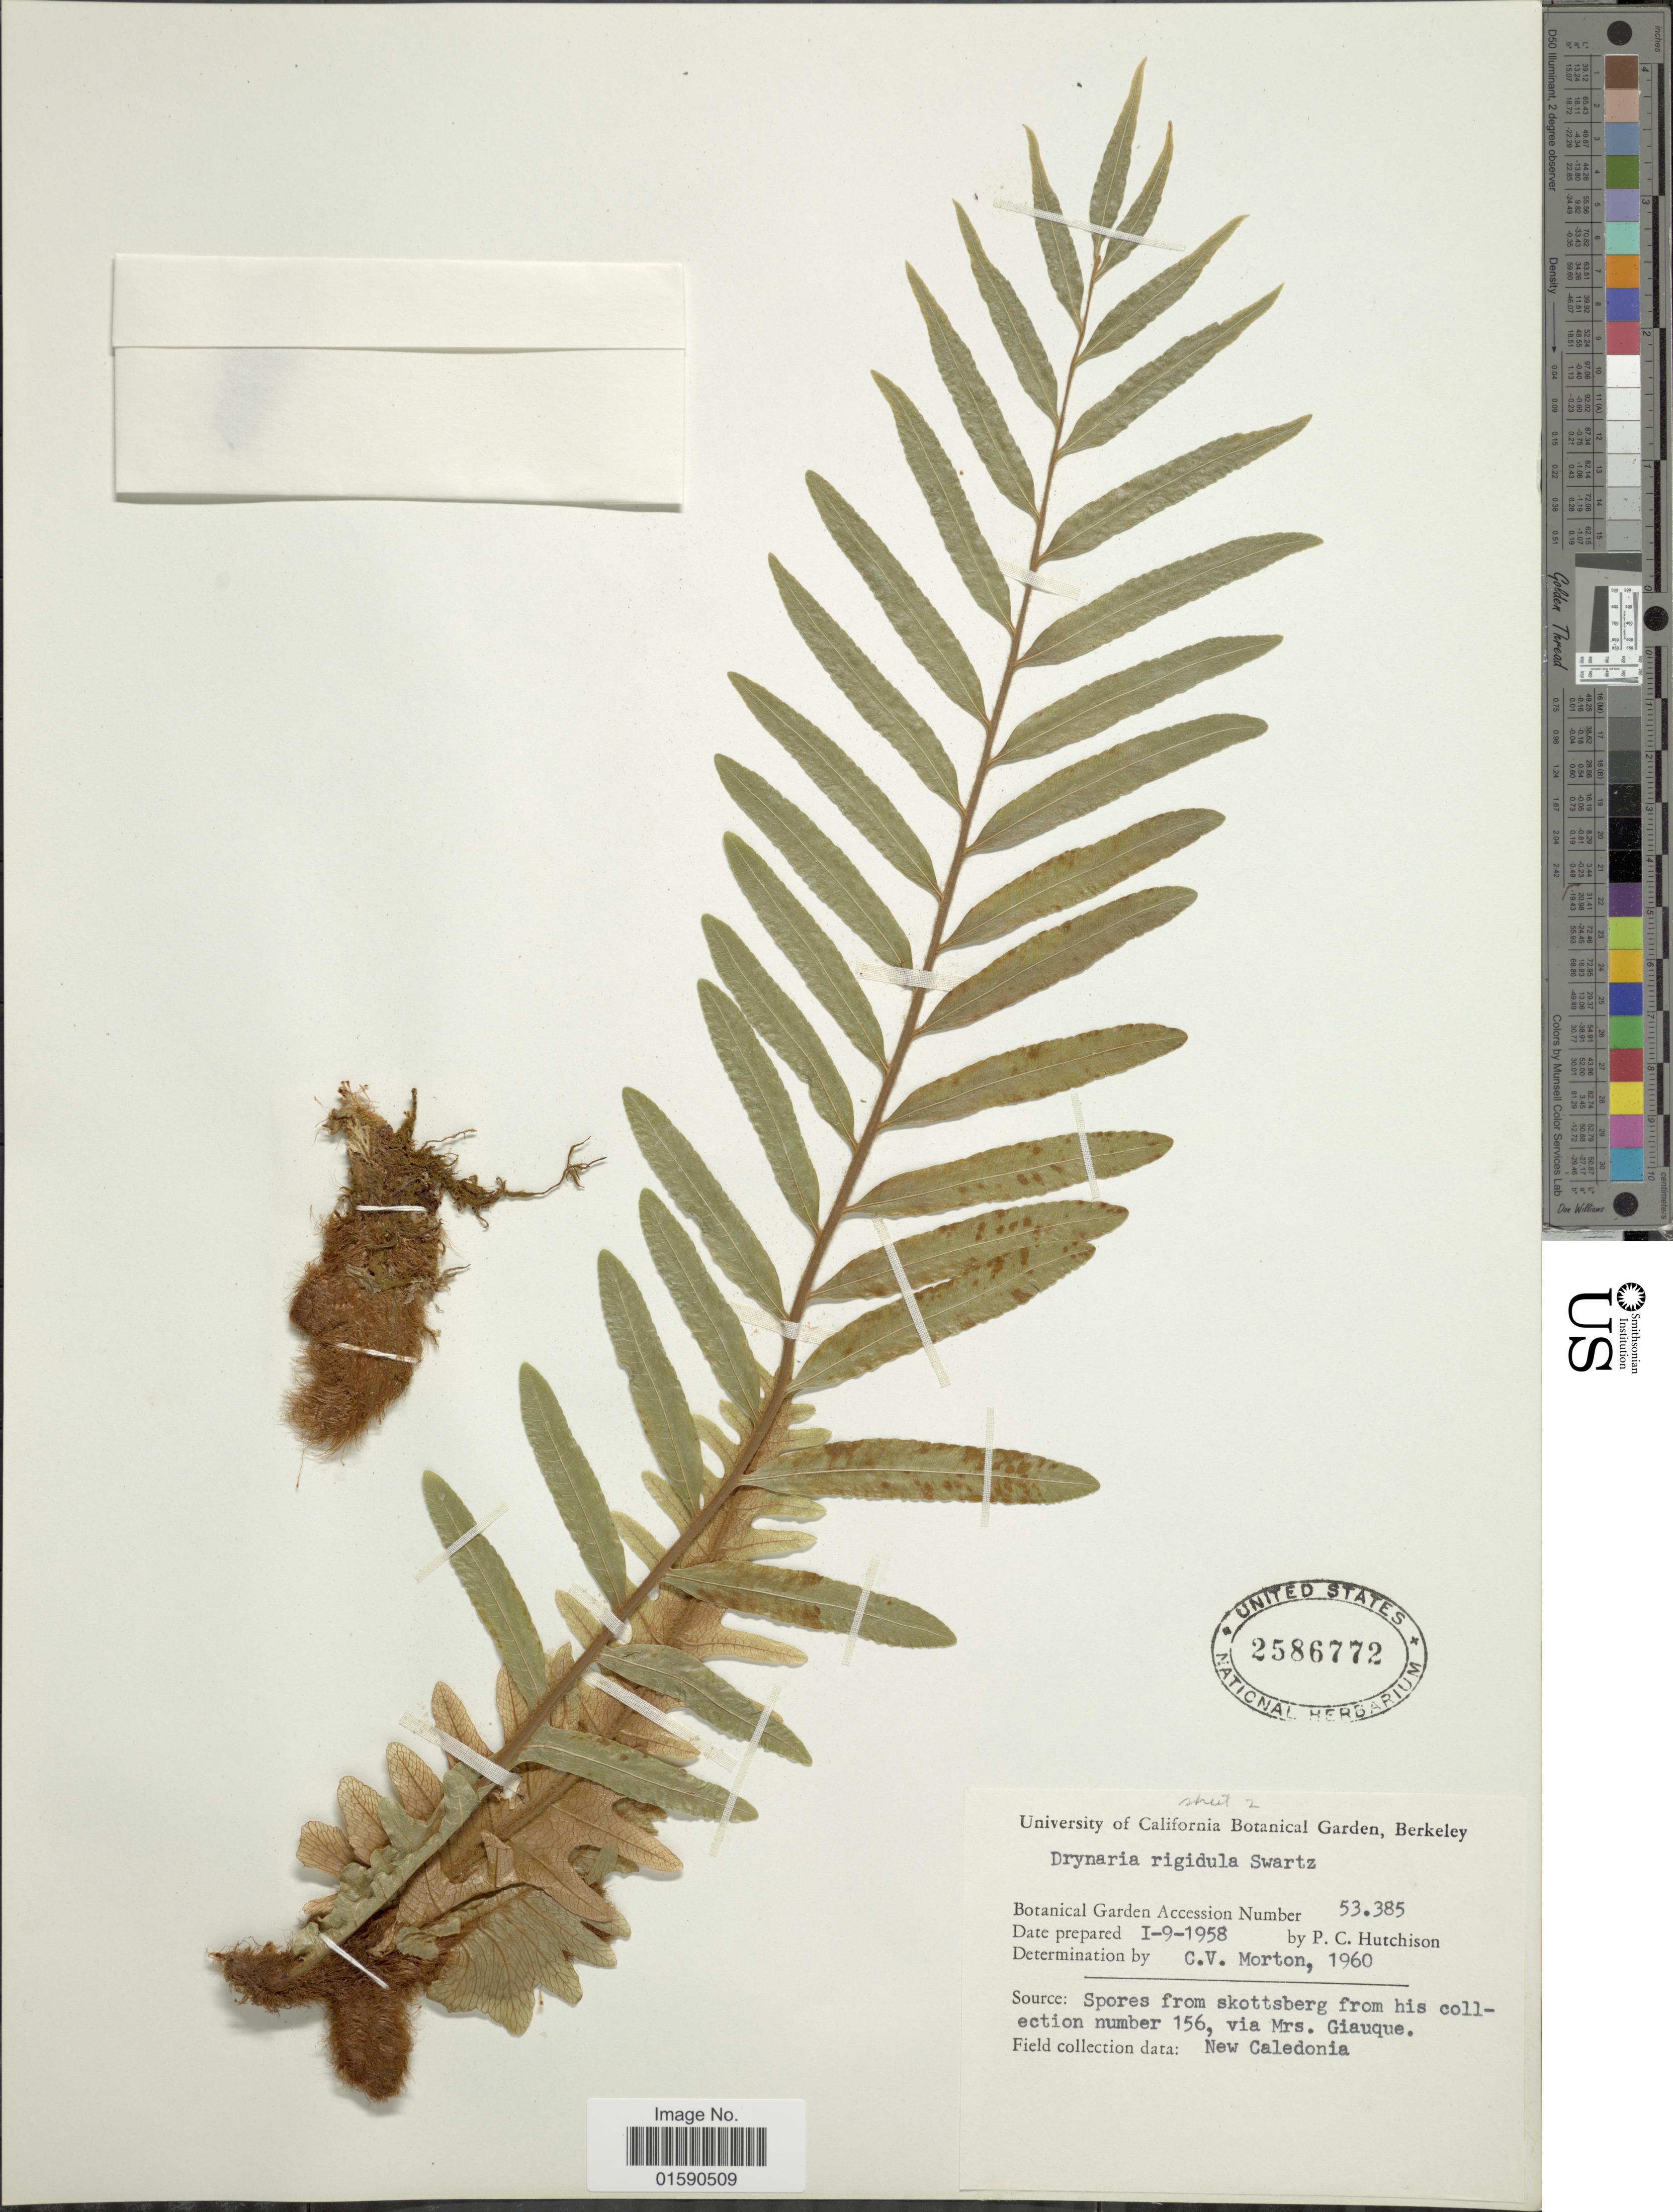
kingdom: Plantae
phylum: Tracheophyta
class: Polypodiopsida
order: Polypodiales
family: Polypodiaceae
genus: Drynaria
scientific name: Drynaria rigidula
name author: (Sw.) Bedd.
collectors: P. C. Hutchison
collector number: Botanical Garden Accession Number 53385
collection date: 1958-01-09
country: United States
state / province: California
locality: University of California Botanical gardens, Berckley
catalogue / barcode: US 2586772